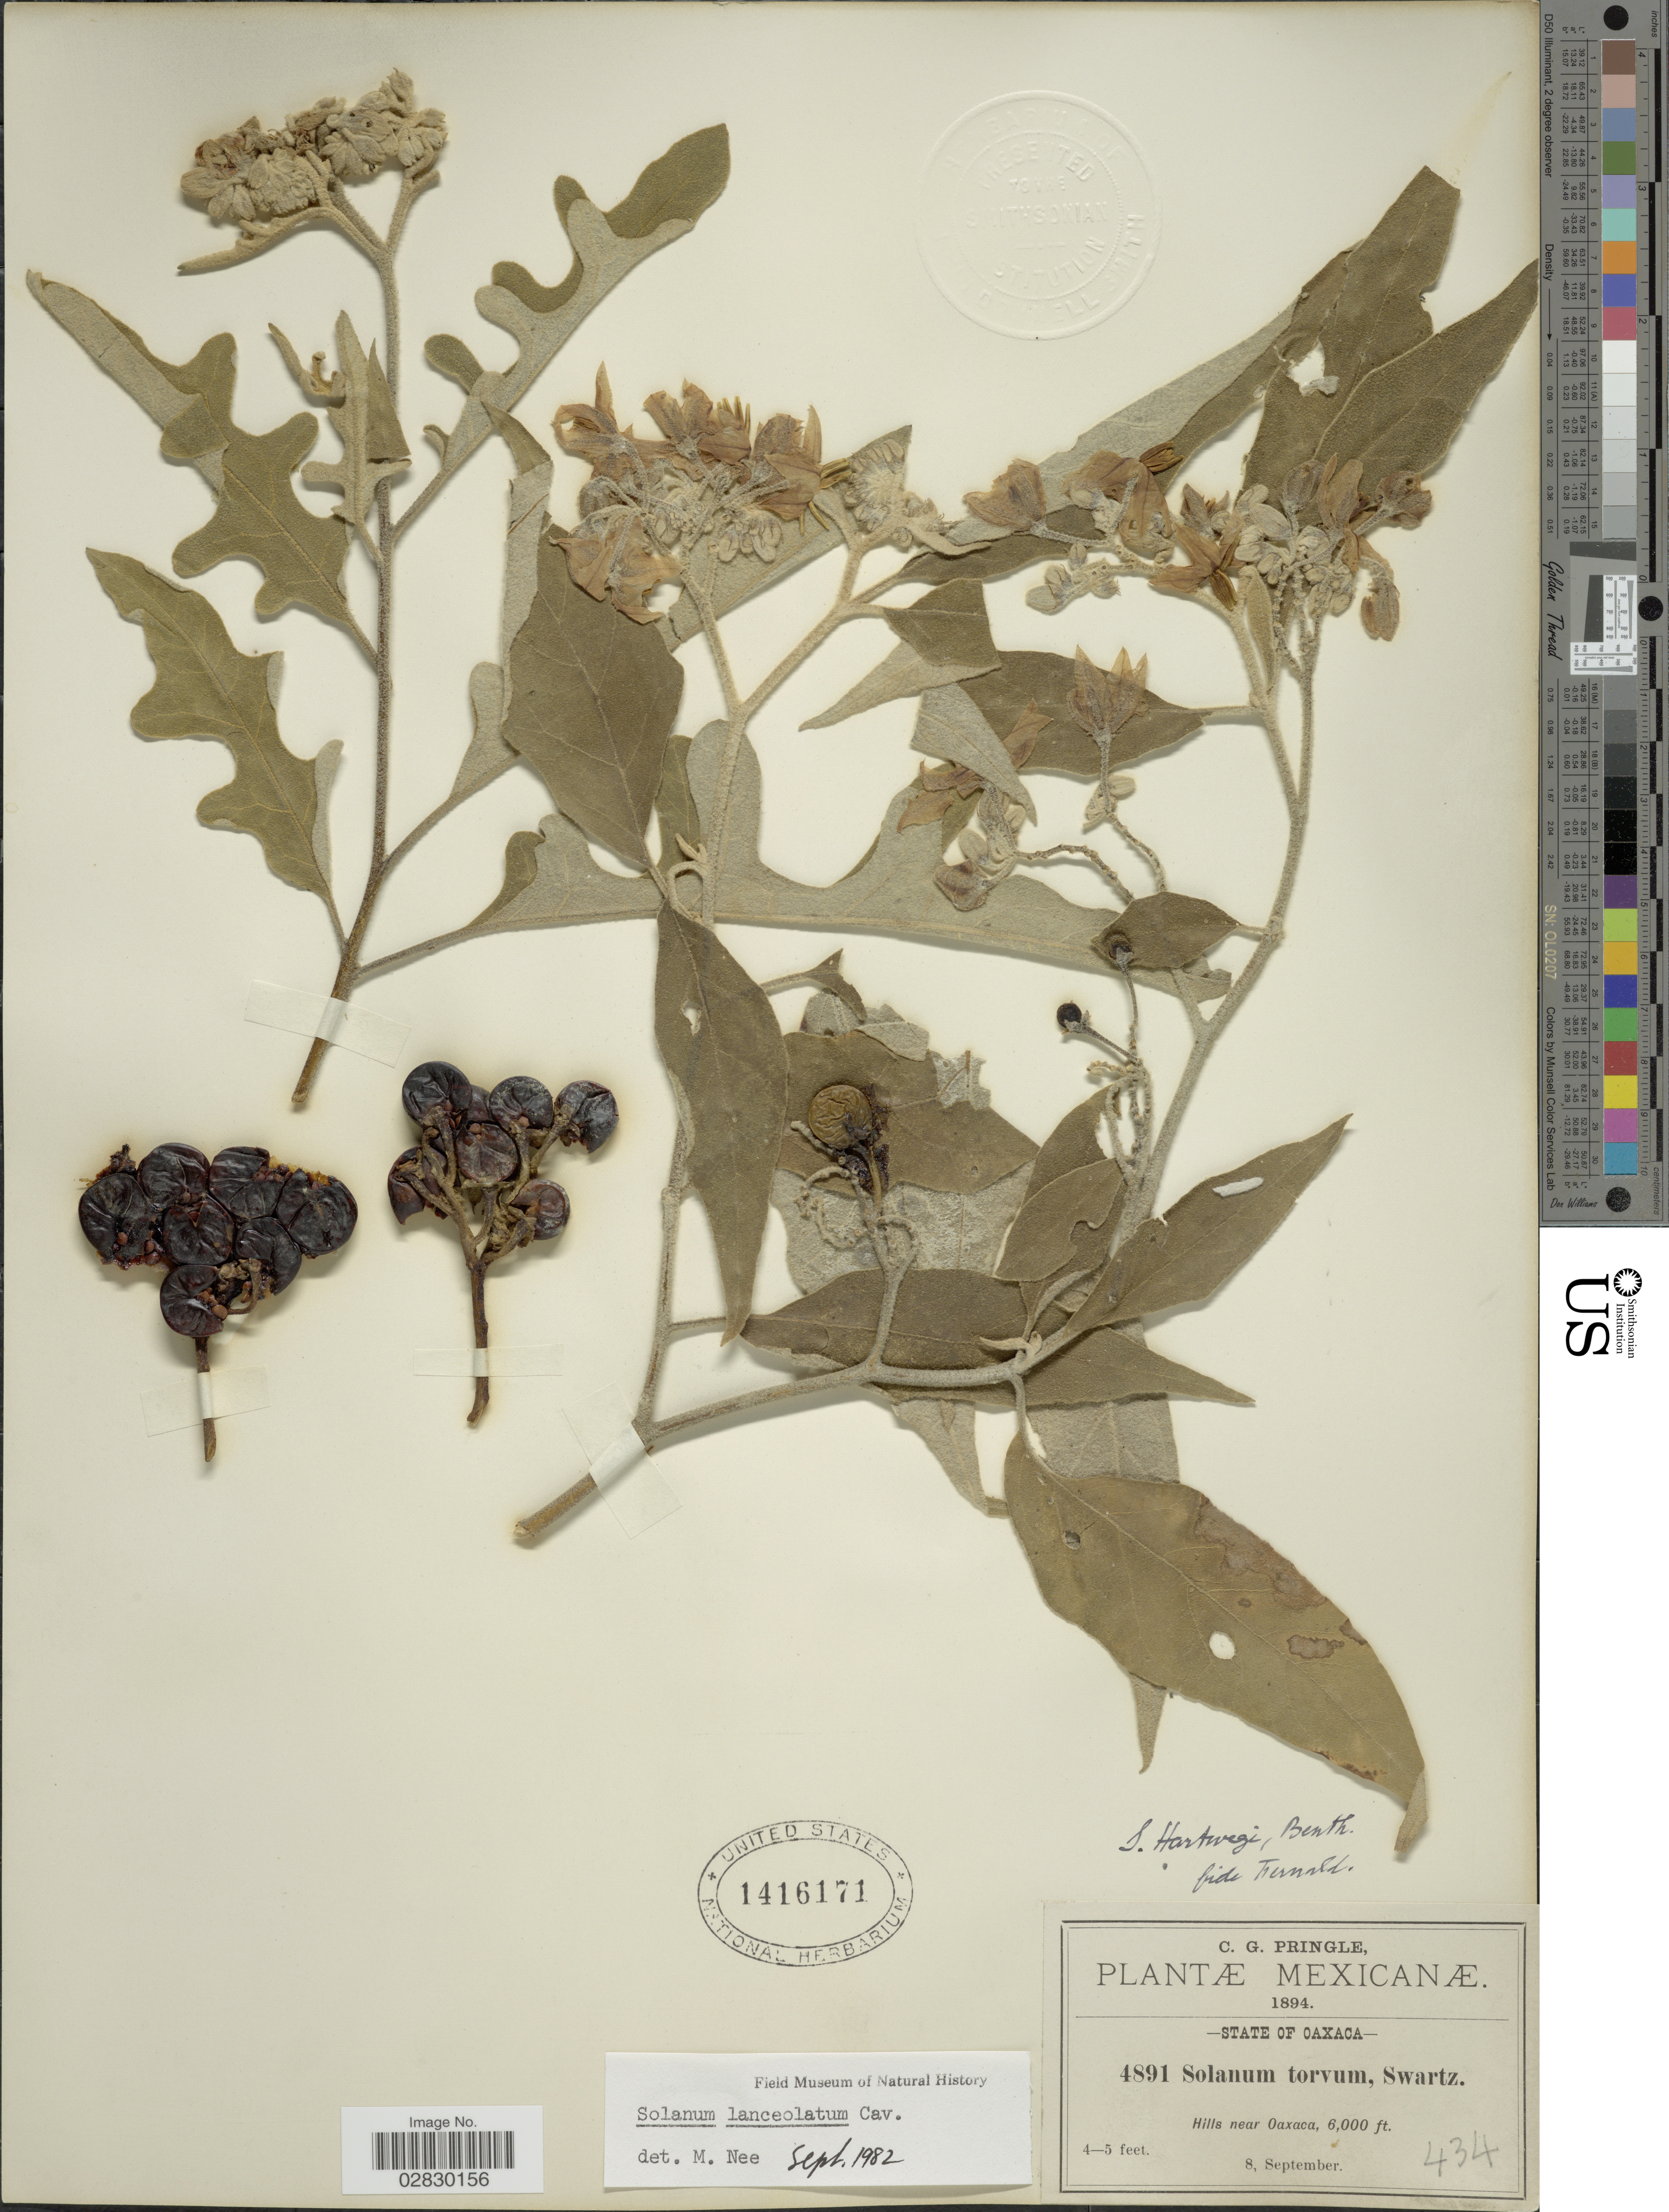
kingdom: Plantae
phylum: Tracheophyta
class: Magnoliopsida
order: Solanales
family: Solanaceae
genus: Solanum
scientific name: Solanum lanceolatum Berthault, nom. illeg.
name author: Berthault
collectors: C. G. Pringle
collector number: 4891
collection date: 1894-09-08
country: Mexico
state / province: Oaxaca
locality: Hills near Oaxaca.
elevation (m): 1829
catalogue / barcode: US 1416171